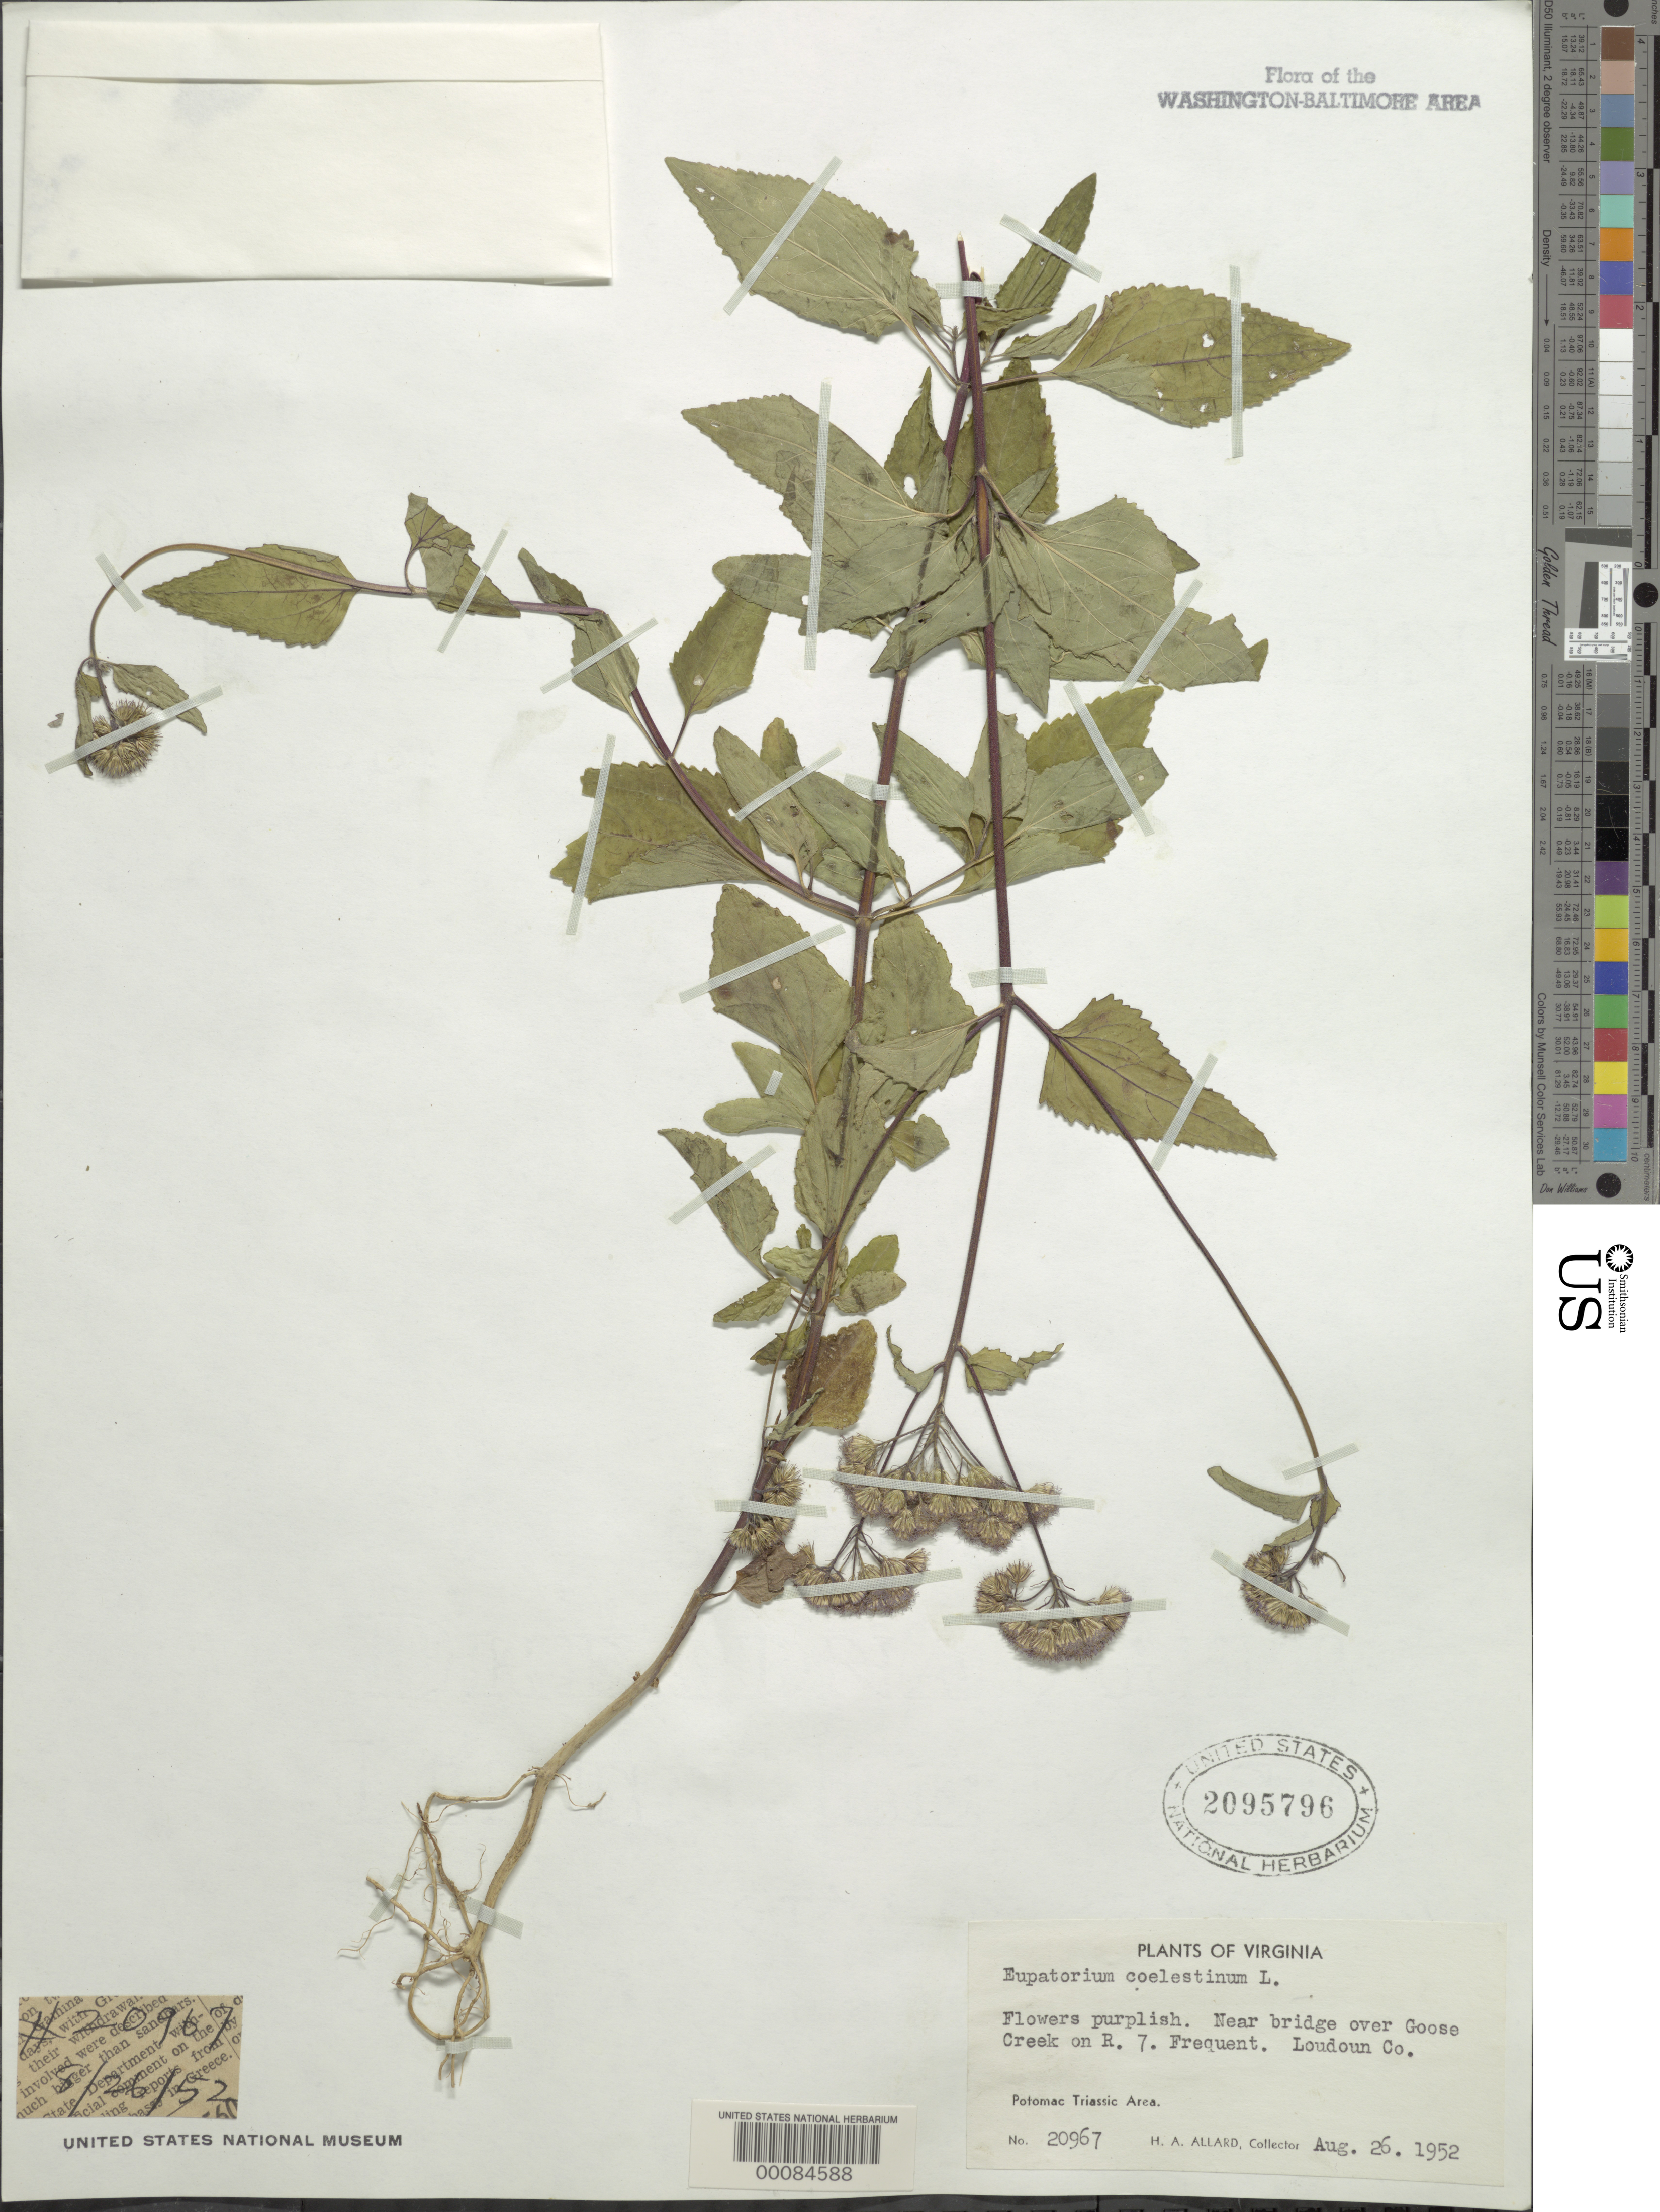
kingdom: Plantae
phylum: Tracheophyta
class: Magnoliopsida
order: Asterales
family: Asteraceae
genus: Conoclinium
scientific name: Conoclinium coelestinum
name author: (L.) DC.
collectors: H. A. Allard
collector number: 20967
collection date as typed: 26 Aug 1952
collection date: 1952-08-26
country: United States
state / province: Virginia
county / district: Loudoun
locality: On Rt. 7 near Bridge over Goose Creek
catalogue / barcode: US 2095796